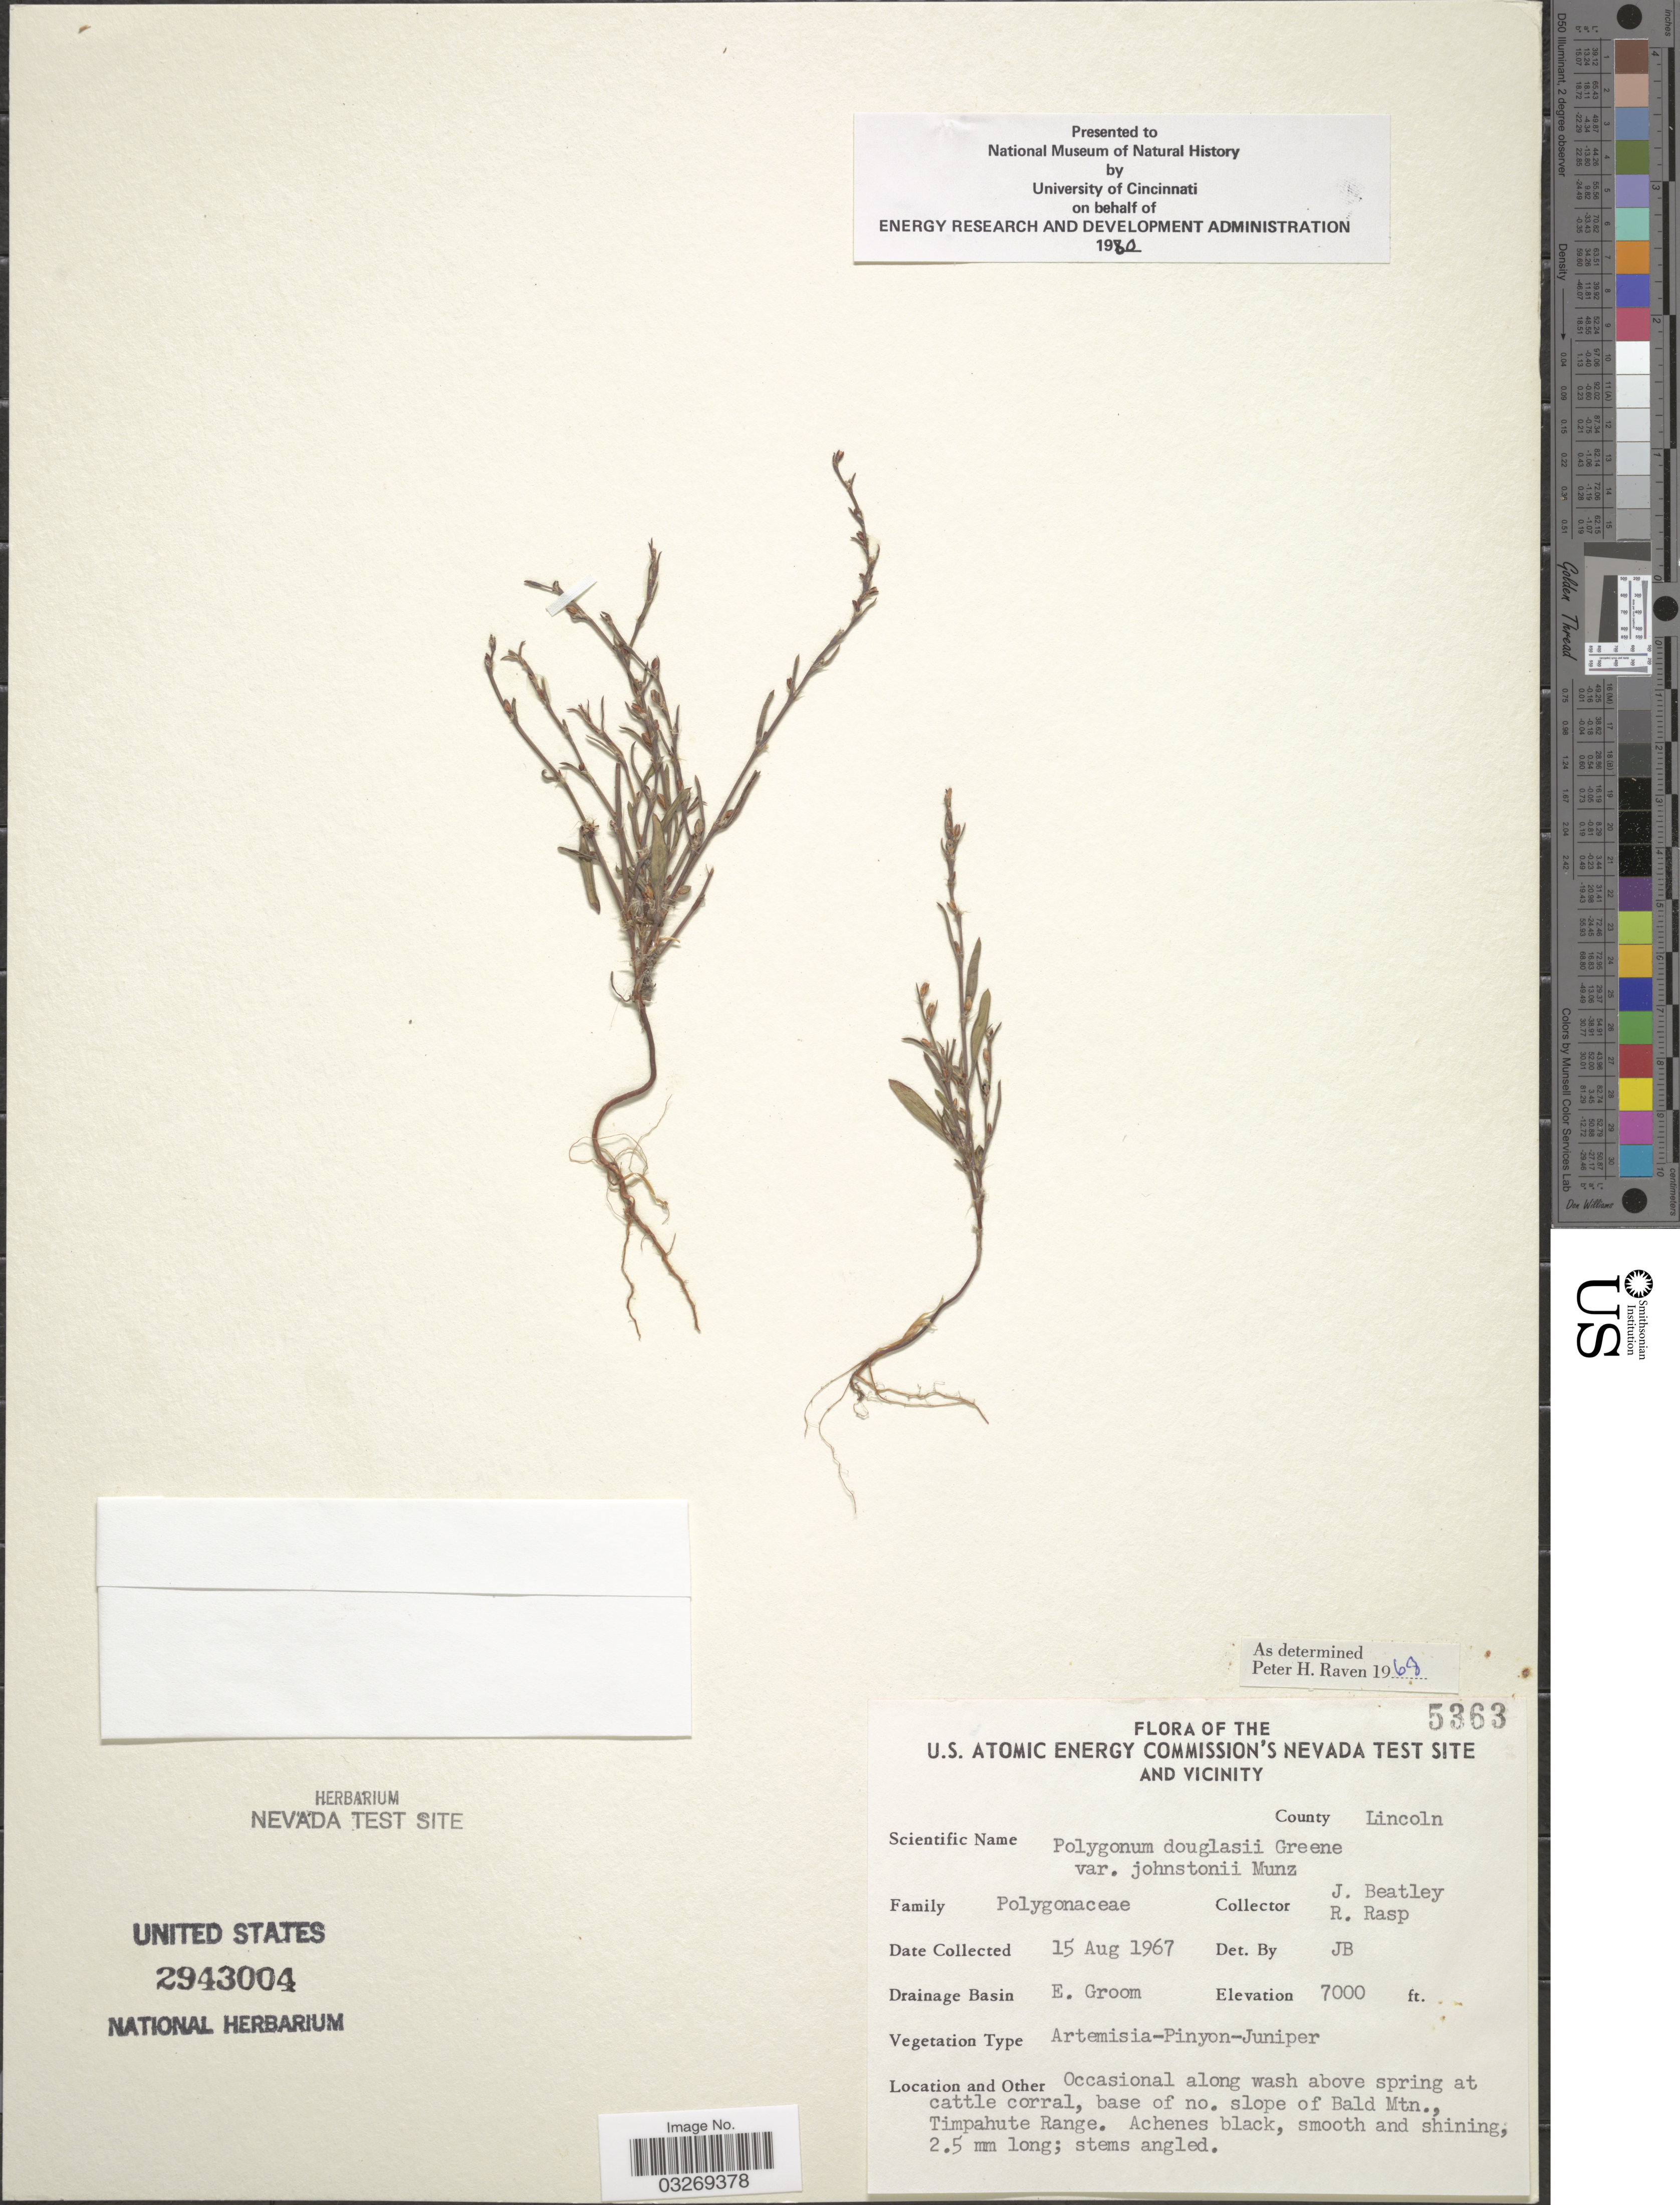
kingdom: Plantae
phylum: Tracheophyta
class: Magnoliopsida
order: Caryophyllales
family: Polygonaceae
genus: Polygonum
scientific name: Polygonum douglasii var. johnstonii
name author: Munz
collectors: J. C. Beatley & R. Rasp.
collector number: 5363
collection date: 1967-08-15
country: United States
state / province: Nevada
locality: U.S. Atomic Energy Commission's Nevada Test Site and Vicinity. County Lincoln, Drainage Basin E. Groom, base of no. slope of Bald Mtn., Timpahute Range.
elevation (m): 2134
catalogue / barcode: US 2943004